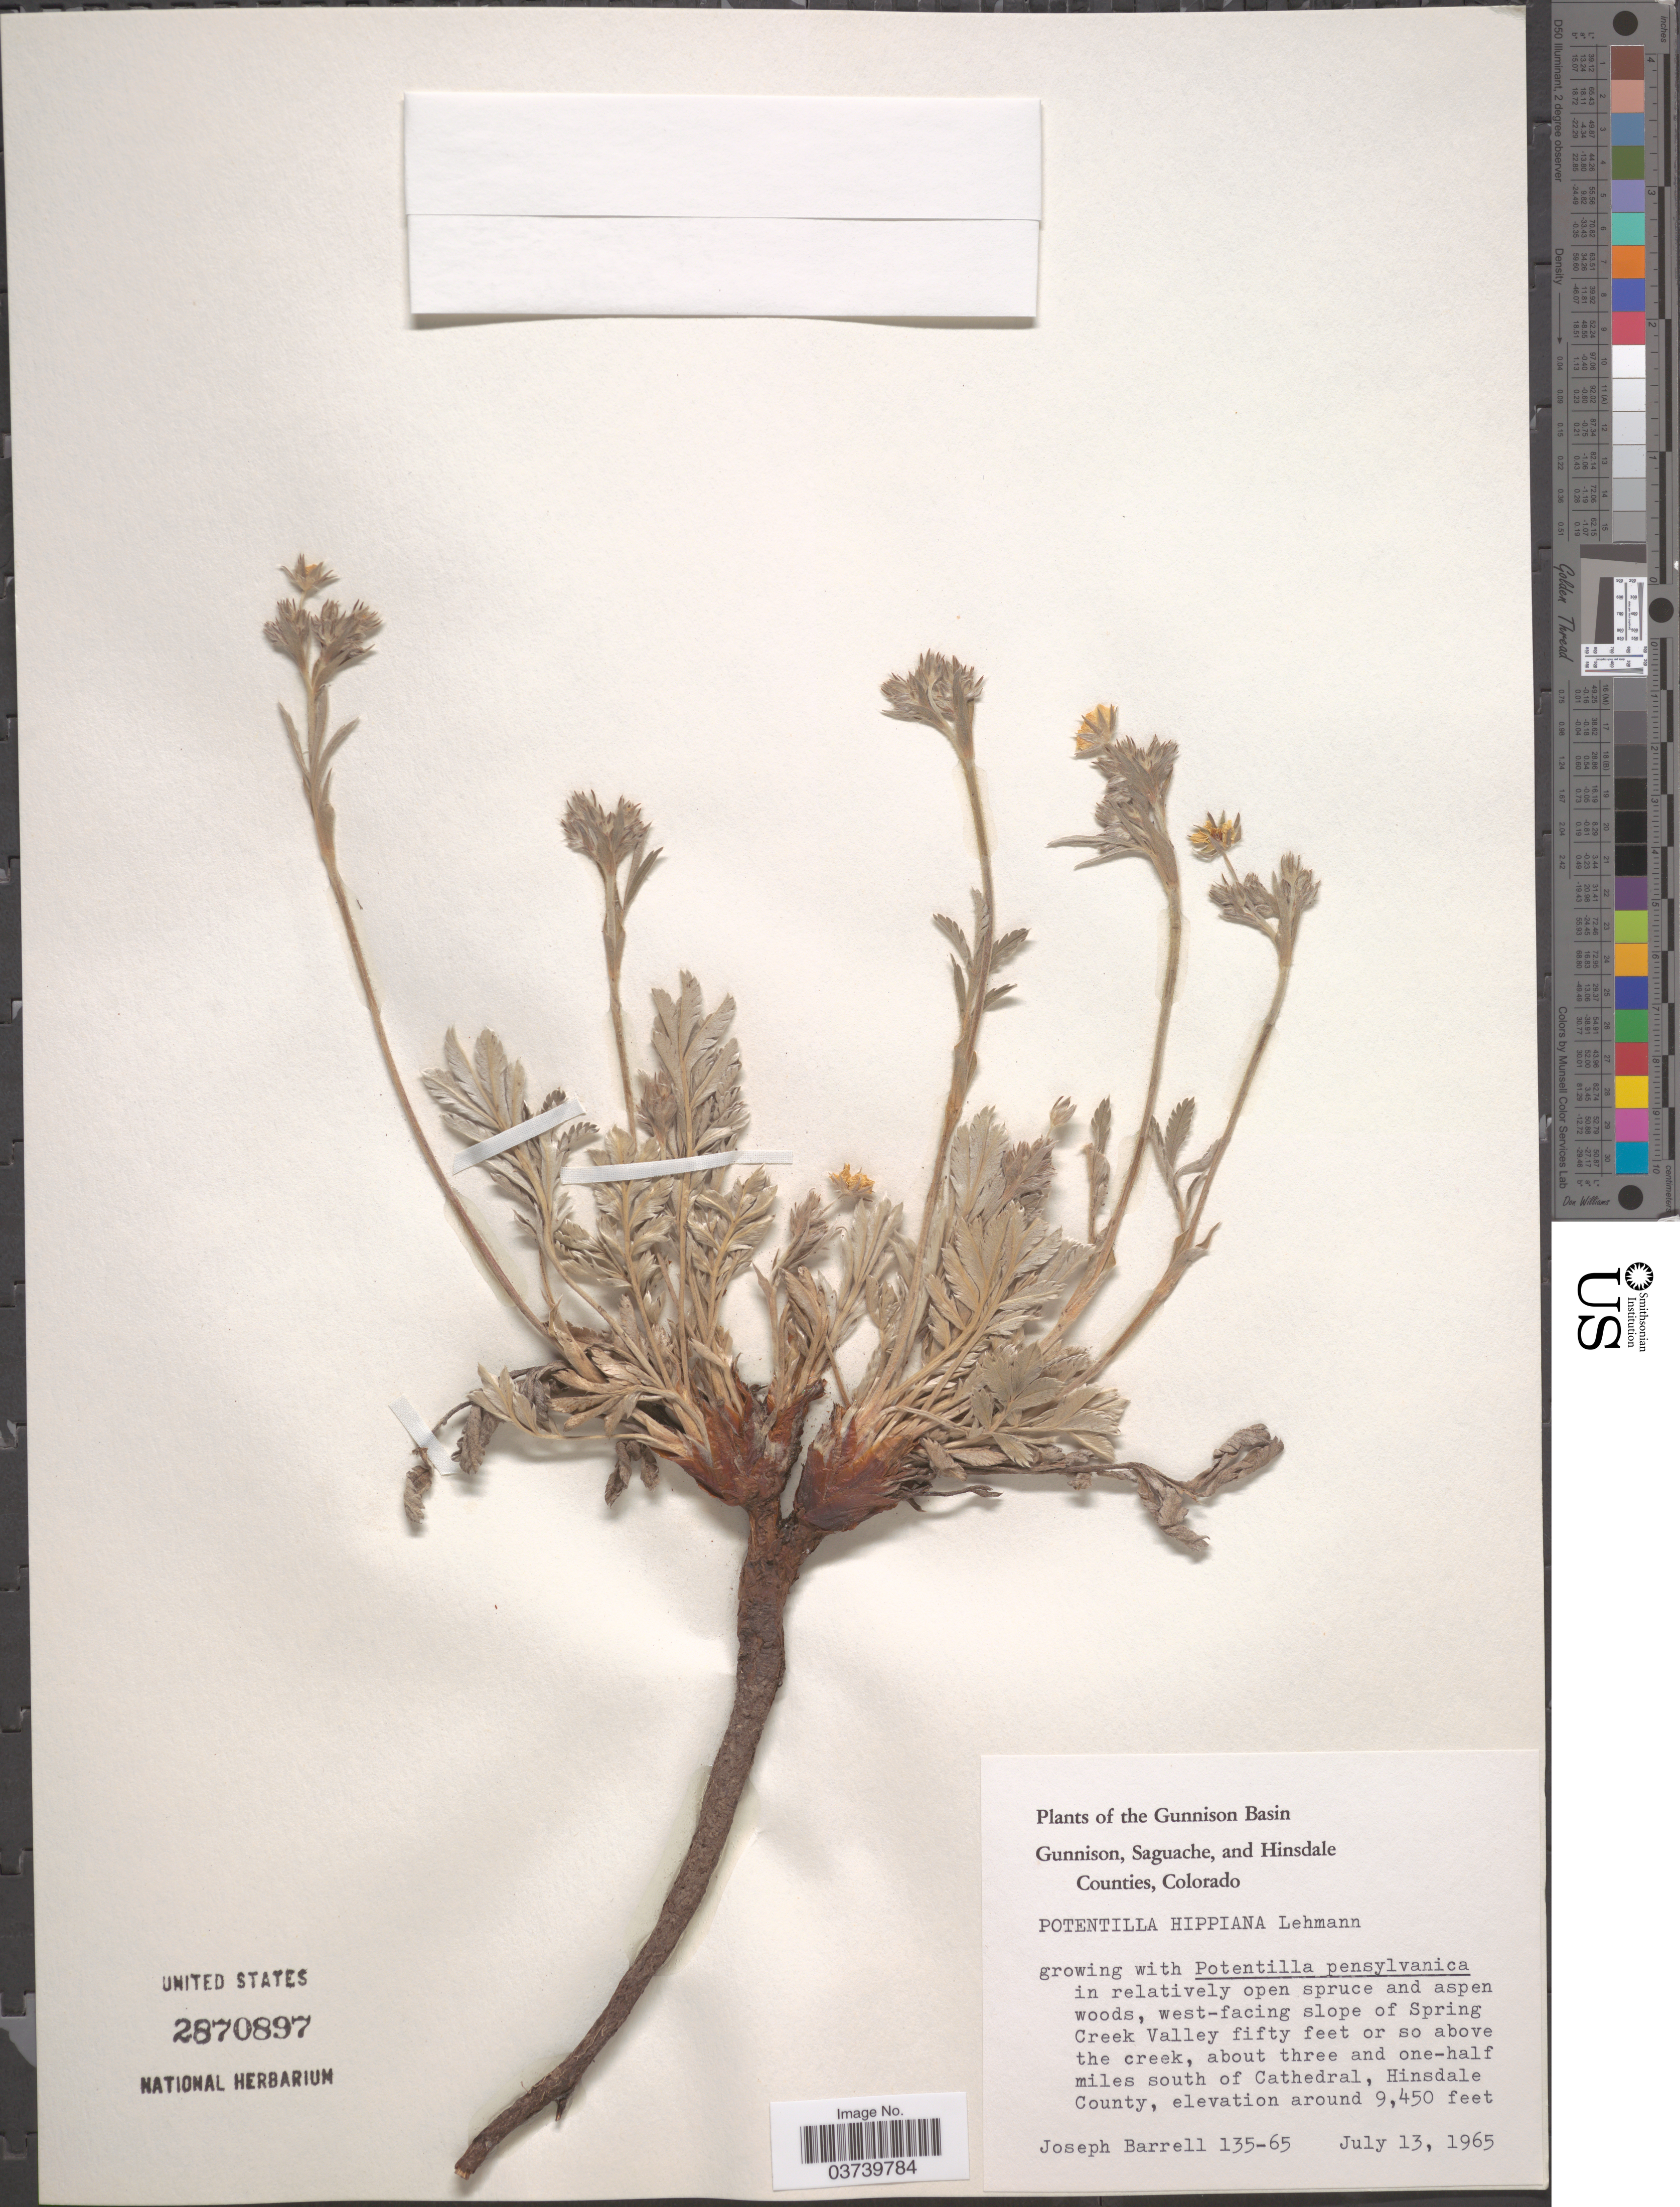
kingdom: Plantae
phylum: Tracheophyta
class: Magnoliopsida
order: Rosales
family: Rosaceae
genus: Potentilla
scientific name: Potentilla hippiana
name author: Lehm.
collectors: J. Barrell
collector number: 135-65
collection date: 1965-07-13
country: United States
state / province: Colorado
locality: The Gunnison Basin. West-facing slope of Spring Creek Valley fifty feet or so above the creek, about three and one-half miles south of Cathedral, Hinsdale County.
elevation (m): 2880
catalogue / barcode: US 2870897